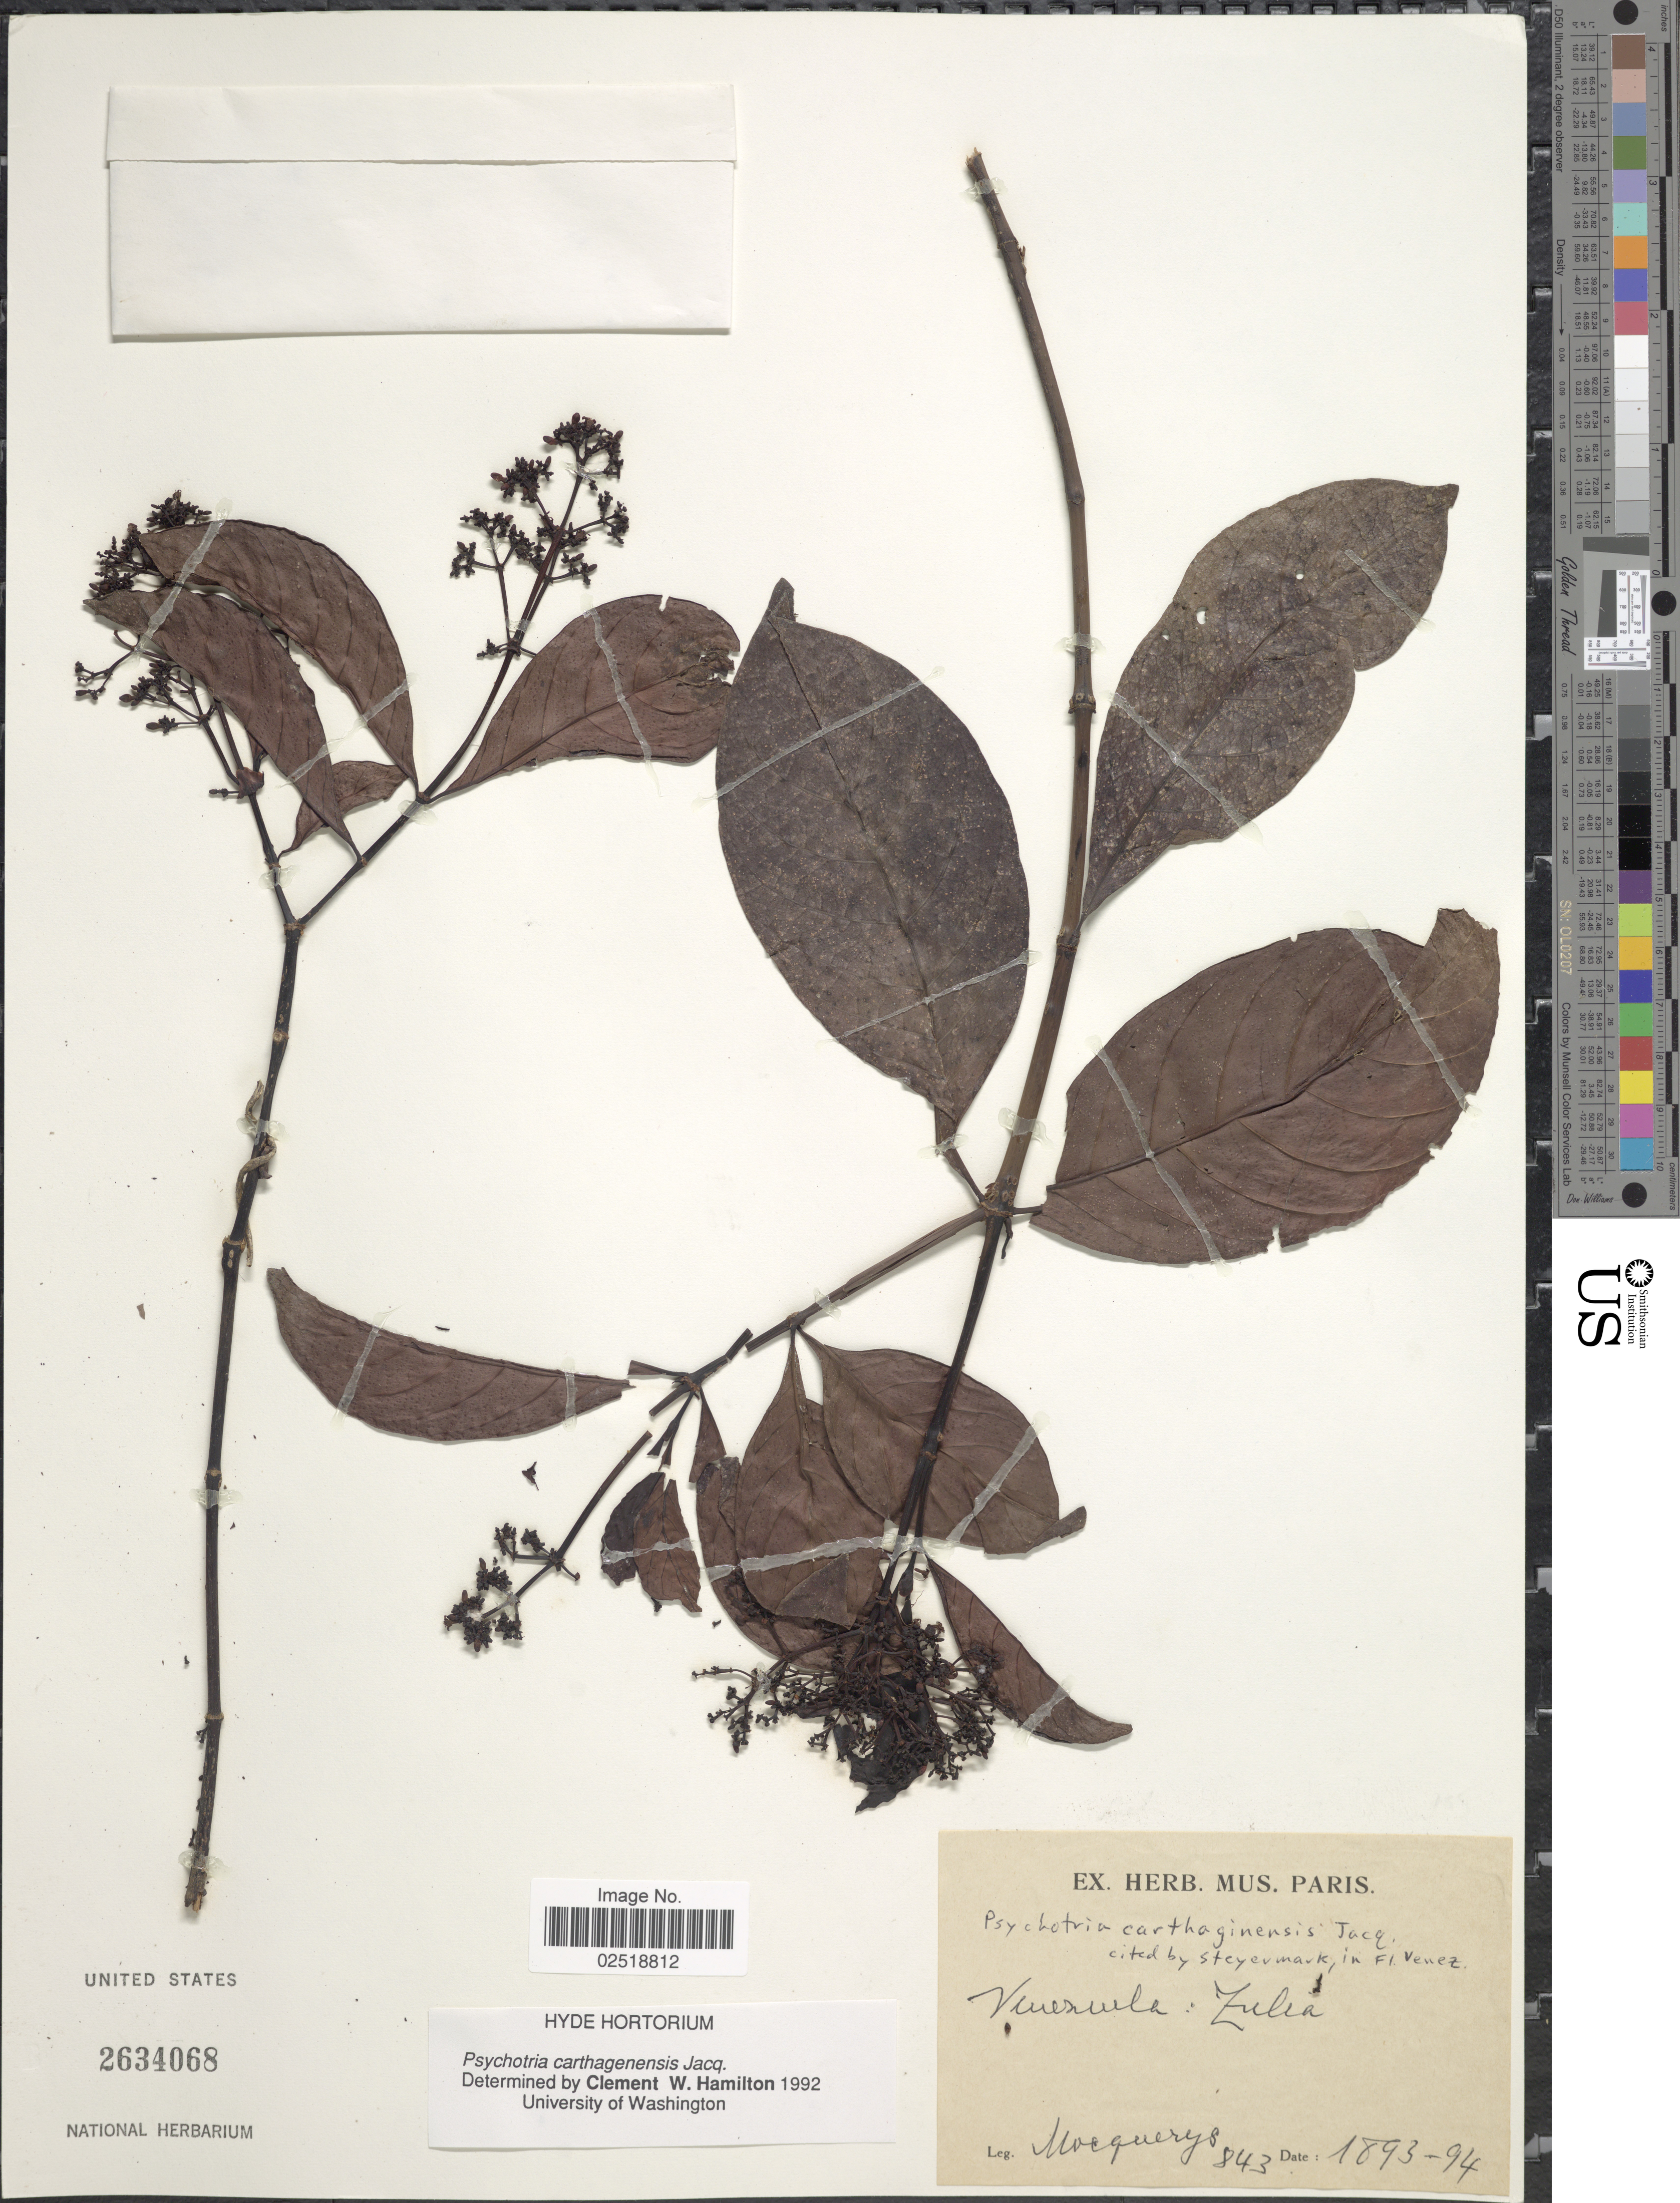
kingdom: Plantae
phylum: Tracheophyta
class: Magnoliopsida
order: Gentianales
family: Rubiaceae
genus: Psychotria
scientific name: Psychotria carthagenensis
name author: Jacq.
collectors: A. Mocquerys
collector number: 843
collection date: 1893/1894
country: Venezuela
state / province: Zulia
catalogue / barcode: US 2634068